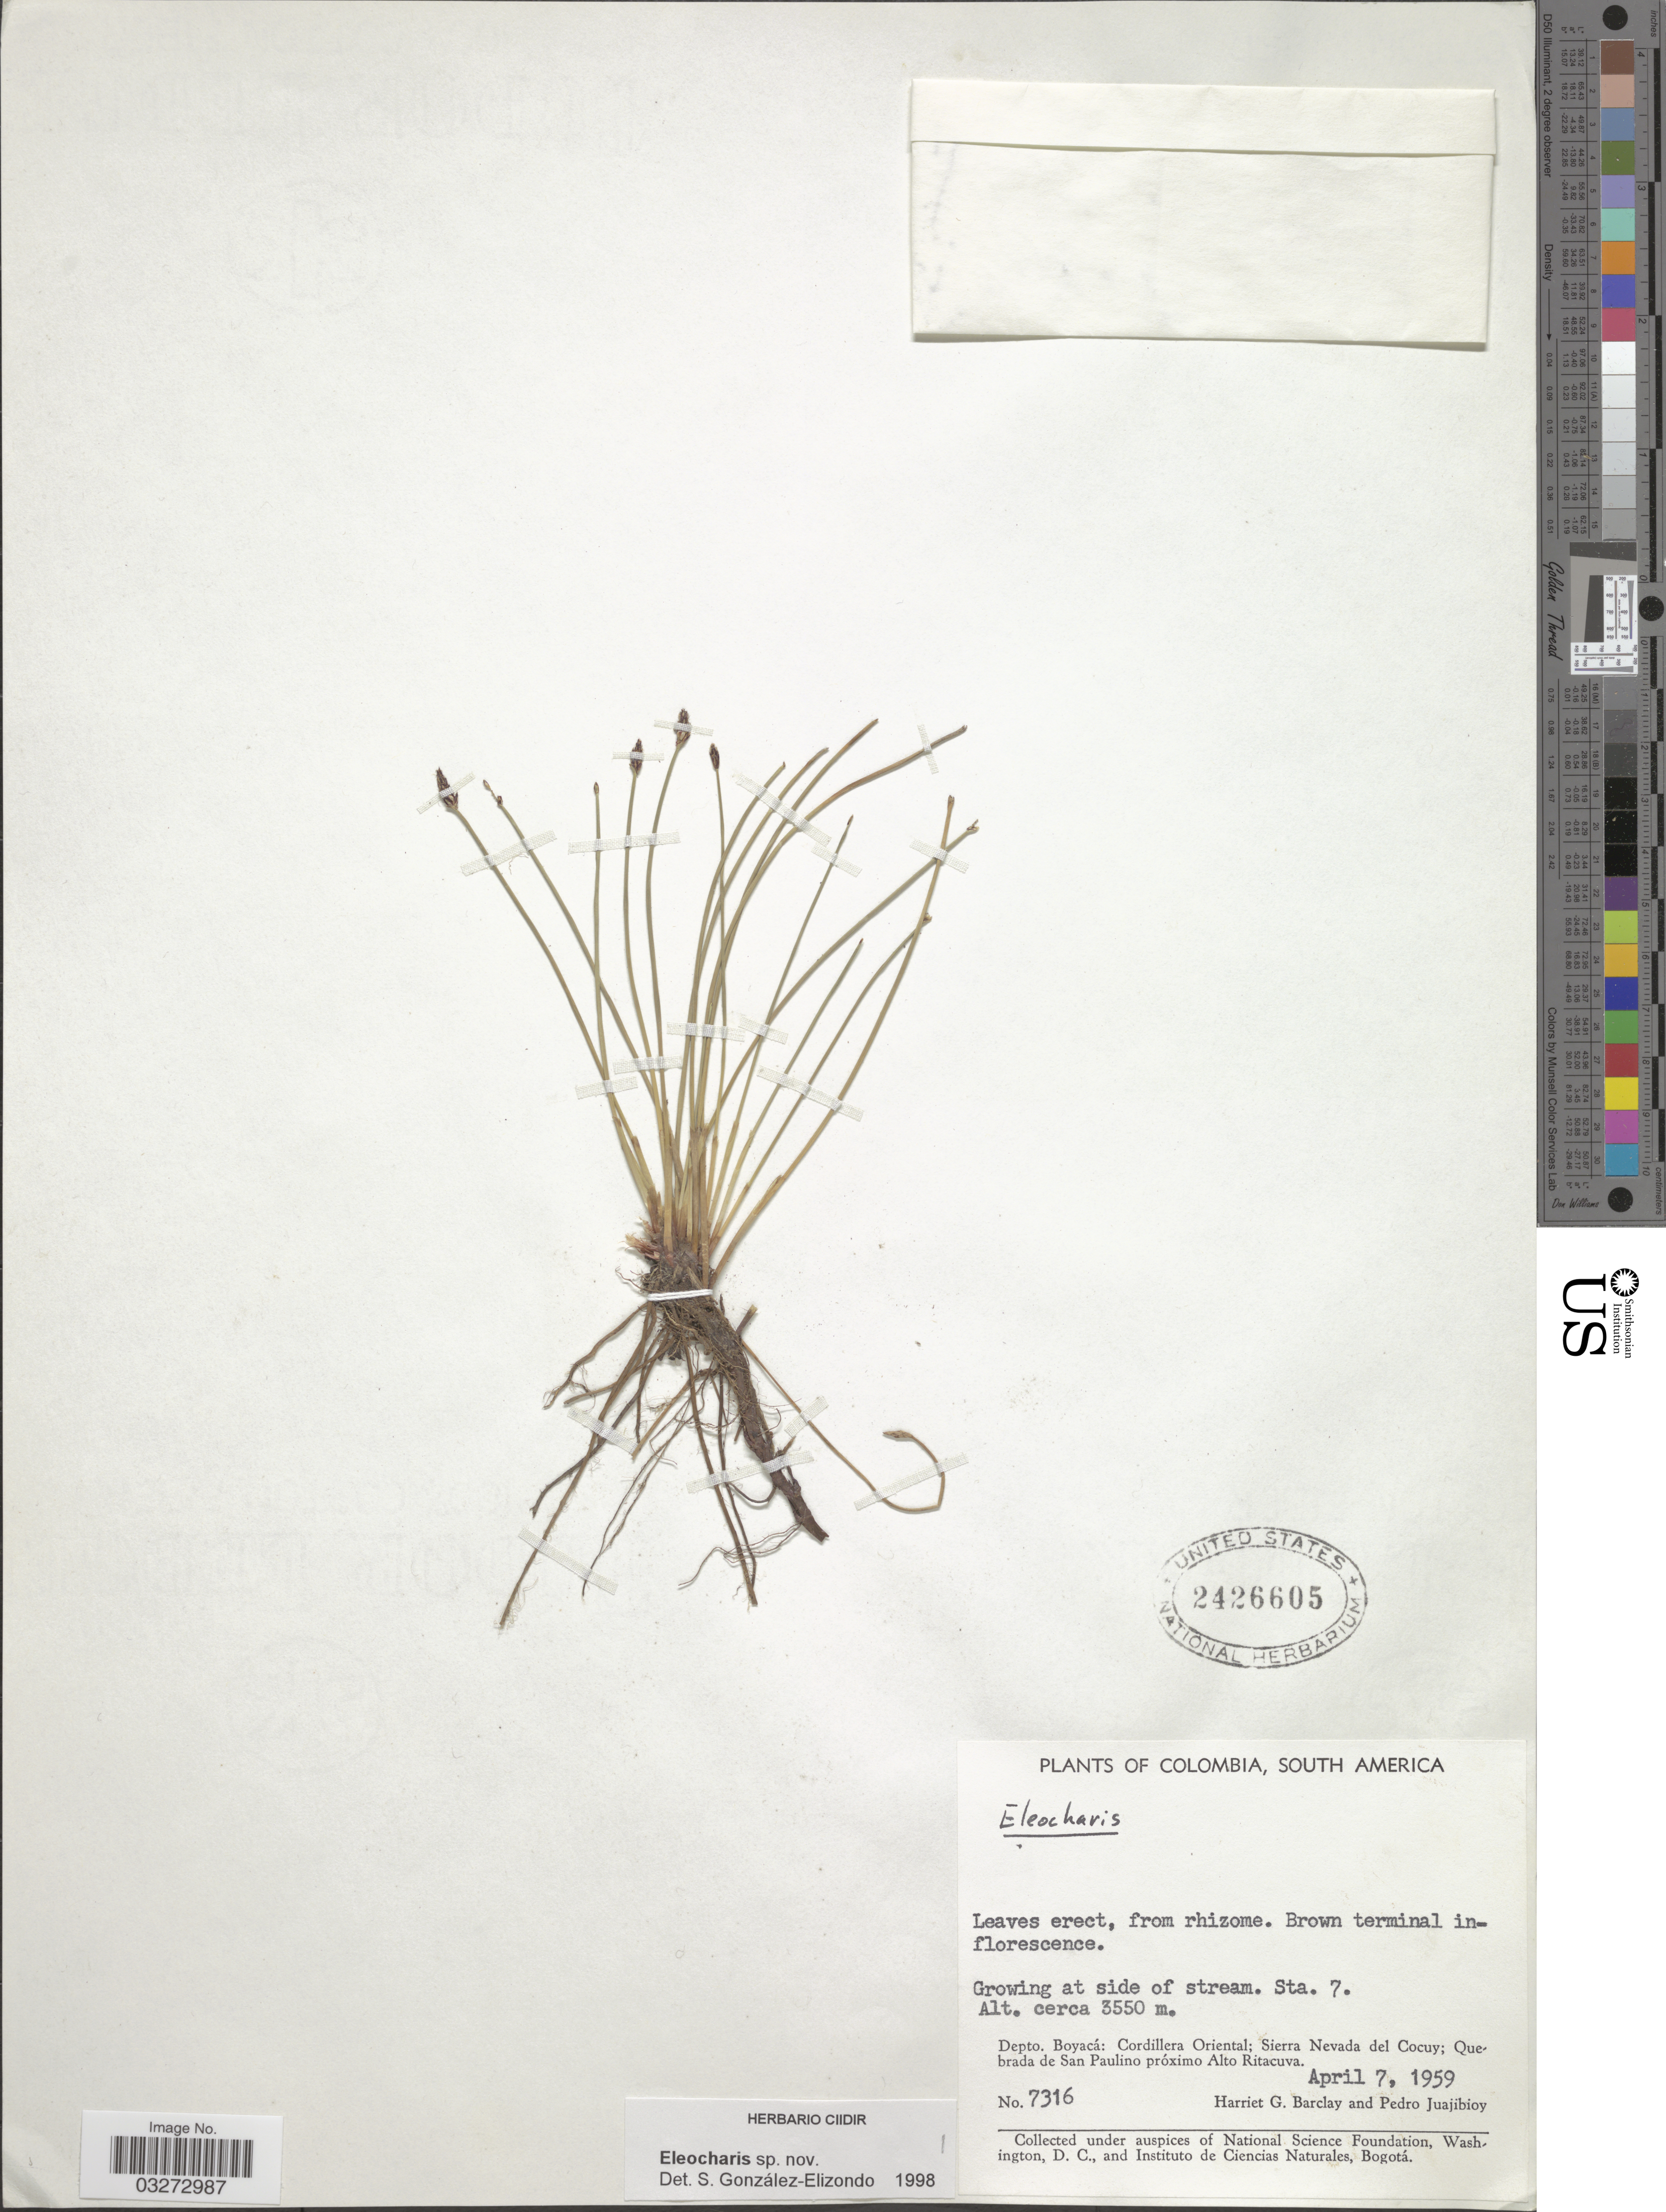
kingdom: Plantae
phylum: Tracheophyta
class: Liliopsida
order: Poales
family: Cyperaceae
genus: Eleocharis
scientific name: Eleocharis sp.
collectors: H. G. Barclay & P. Juajibioy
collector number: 7316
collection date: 1959-04-07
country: Colombia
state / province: Boyacá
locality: Sta. 7. Depto. Boyacá: Cordillera Oriental; Sierra Nevada del Cocuy; Quebrada de San Paulino próximo Alto Ritacuva.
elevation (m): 3350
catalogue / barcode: US 2426605